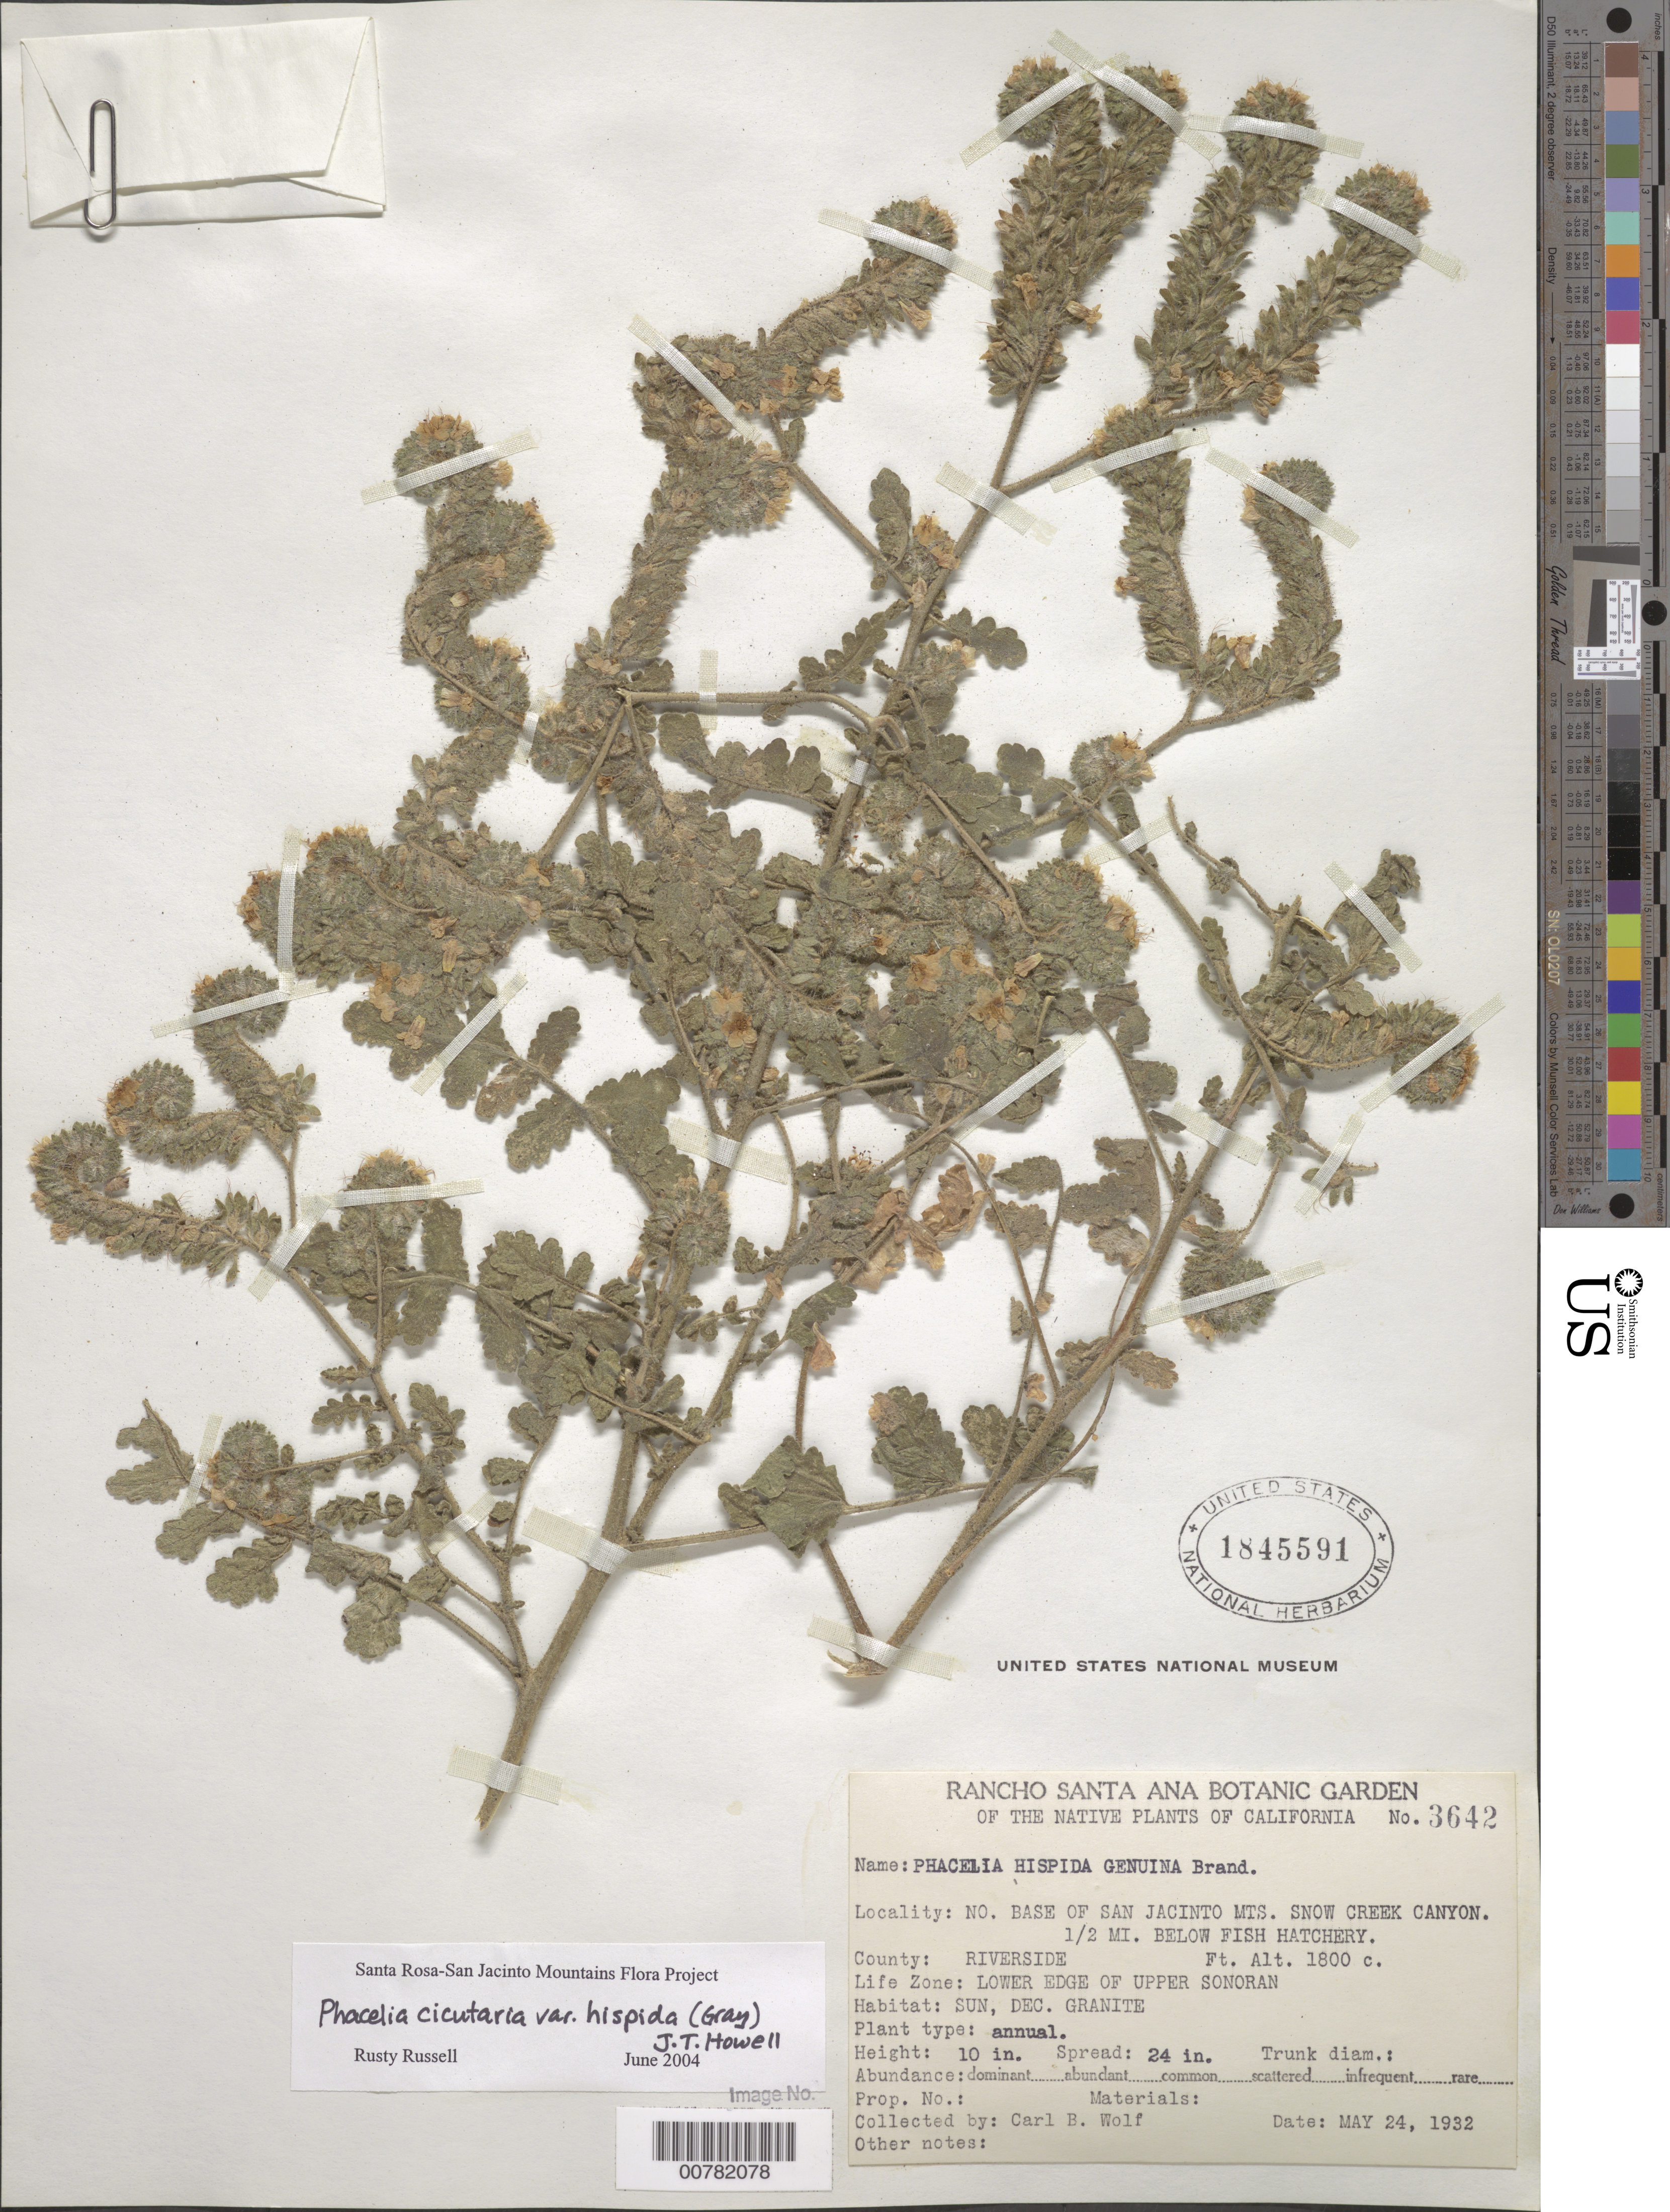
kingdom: Plantae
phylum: Tracheophyta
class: Magnoliopsida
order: Boraginales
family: Hydrophyllaceae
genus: Phacelia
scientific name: Phacelia cicutaria var. hispida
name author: (A. Gray) J.T. Howell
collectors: C. B. Wolf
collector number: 3642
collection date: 1932-05-24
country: United States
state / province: California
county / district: Riverside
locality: No. Base of San Jacinto Mts. Snow Creek Canyon. 1/2 mi. below Fish Hatchery. County: Riverside. Life Zone: Lower edge of Upper Sonoran.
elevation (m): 549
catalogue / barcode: US 1845591